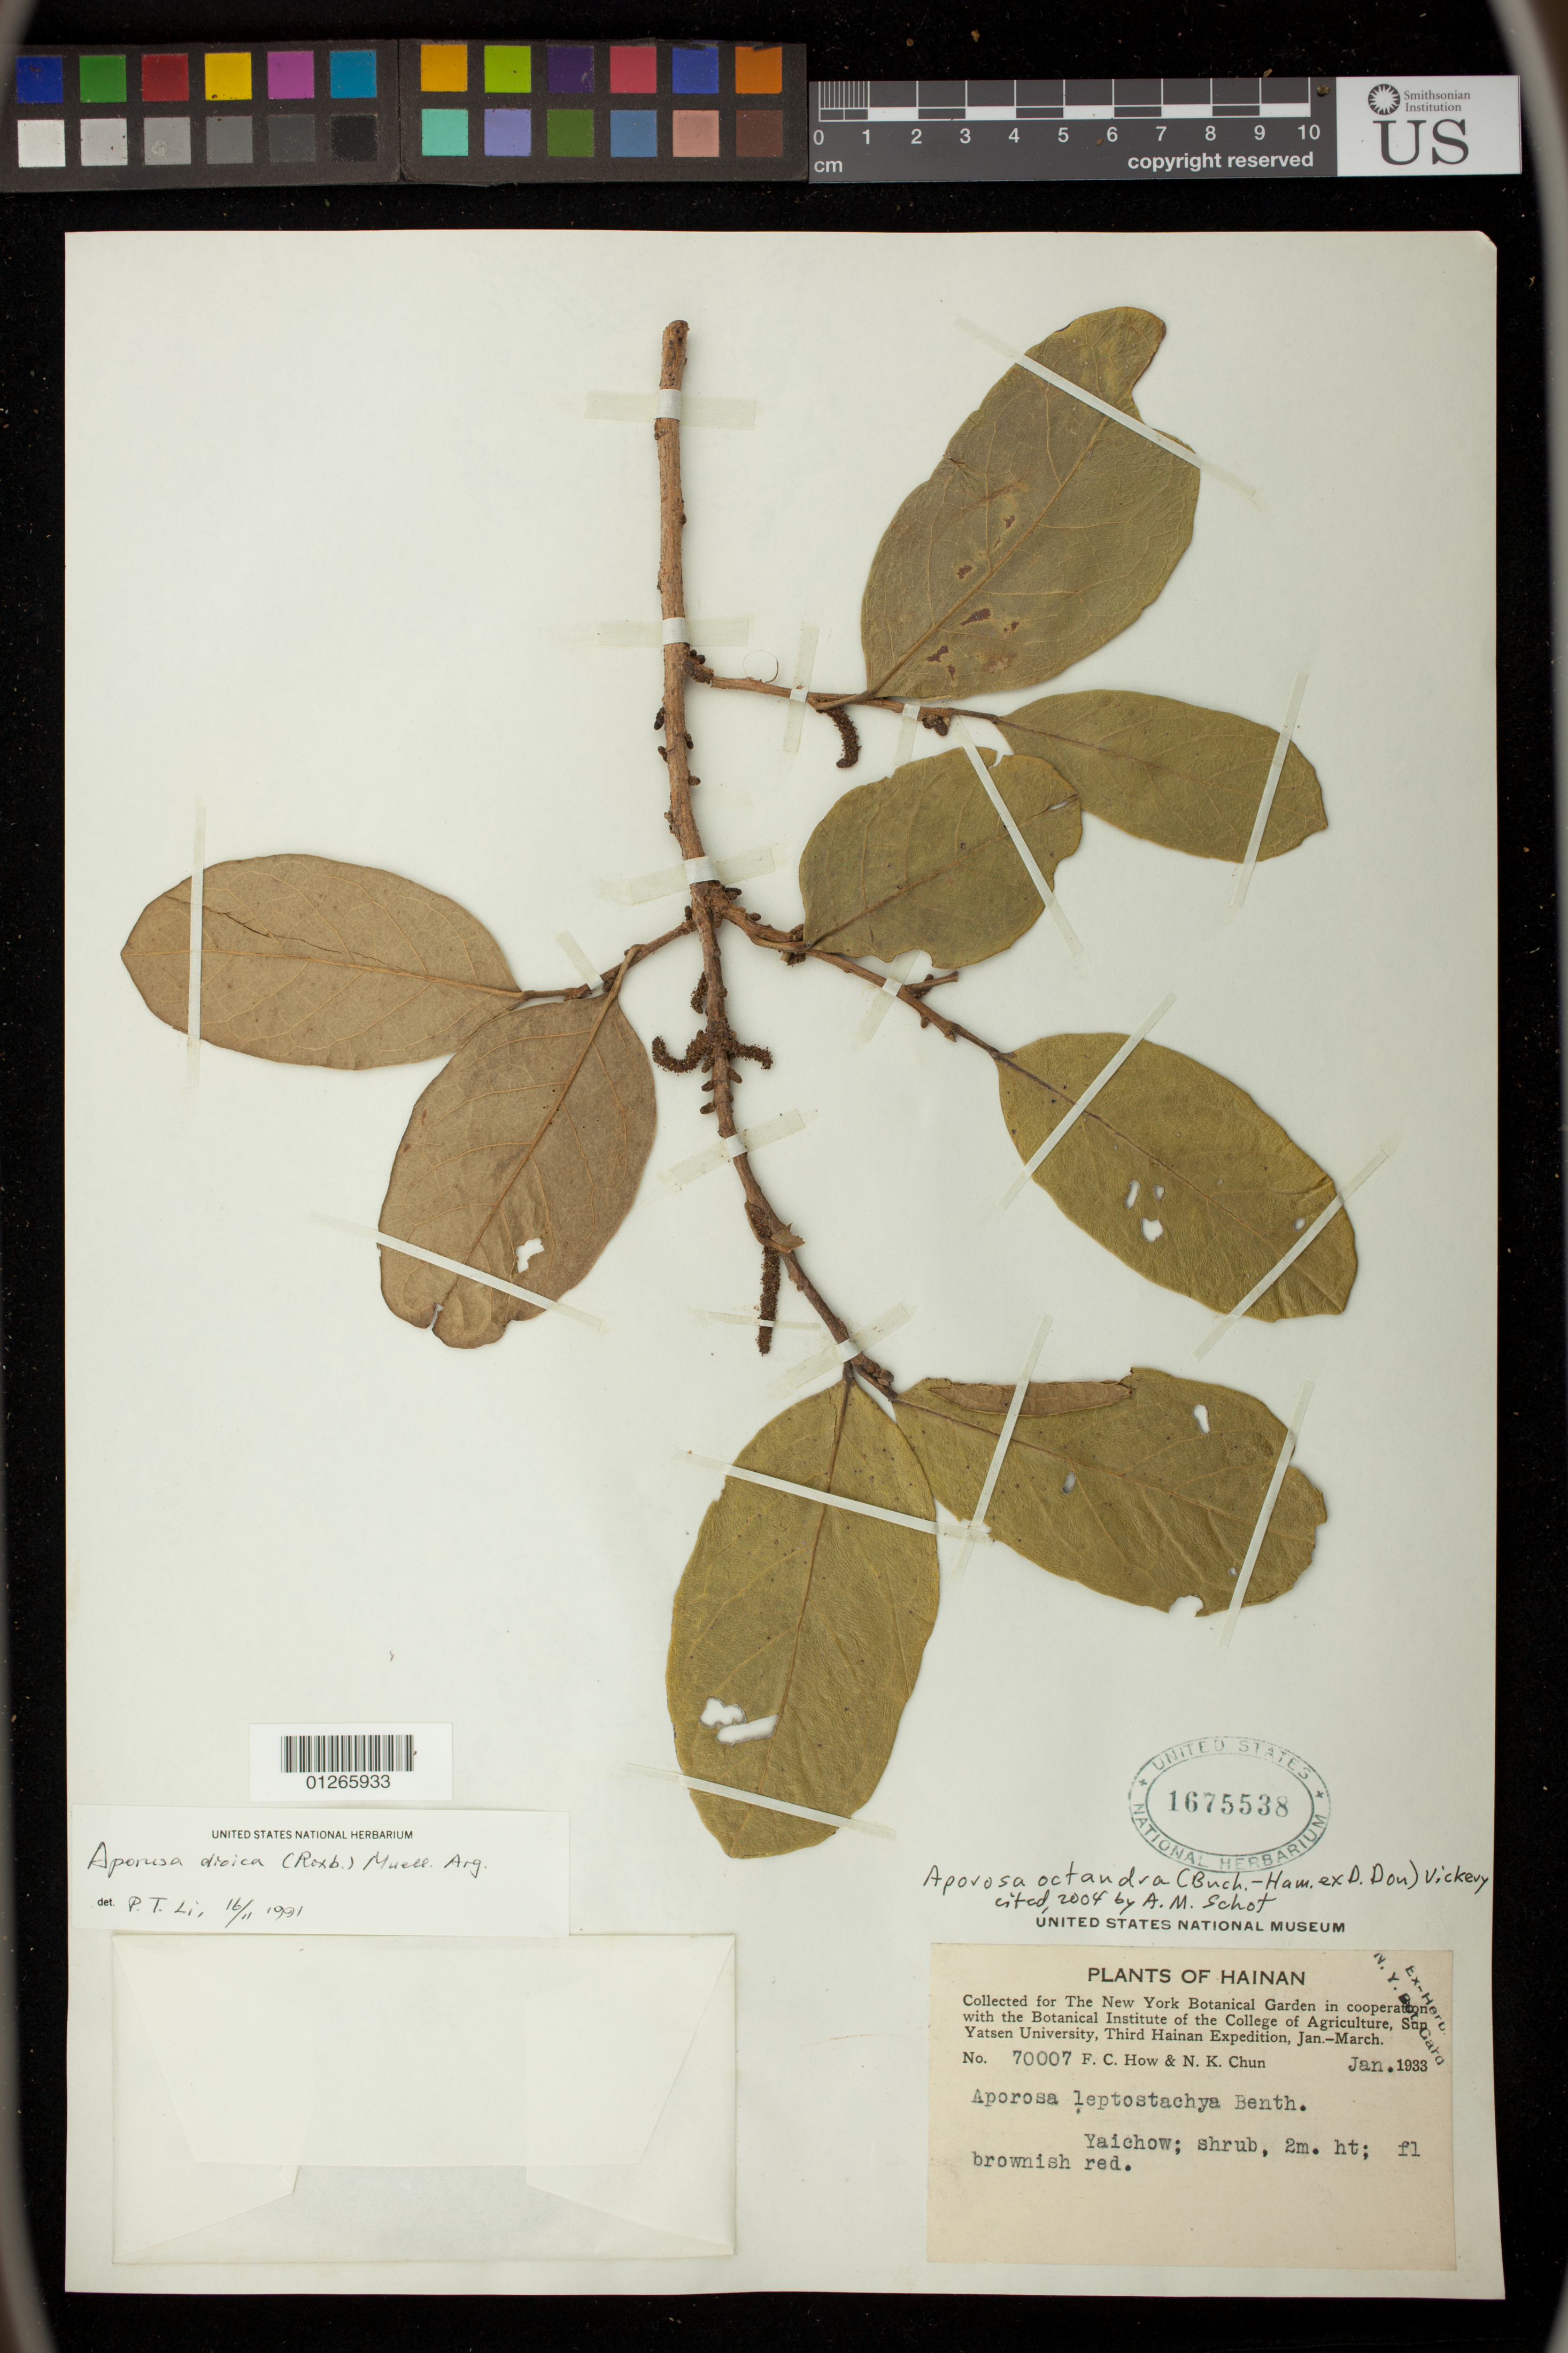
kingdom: Plantae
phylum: Tracheophyta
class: Magnoliopsida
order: Malpighiales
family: Phyllanthaceae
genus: Aporosa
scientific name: Aporosa octandra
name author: (Buch.-Ham. & D. Don) Vickery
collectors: F. C. How & N. K. Chun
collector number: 70007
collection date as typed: Jan 1933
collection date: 1933-01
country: China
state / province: Hainan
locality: Yaichow.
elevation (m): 30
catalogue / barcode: US 1675538